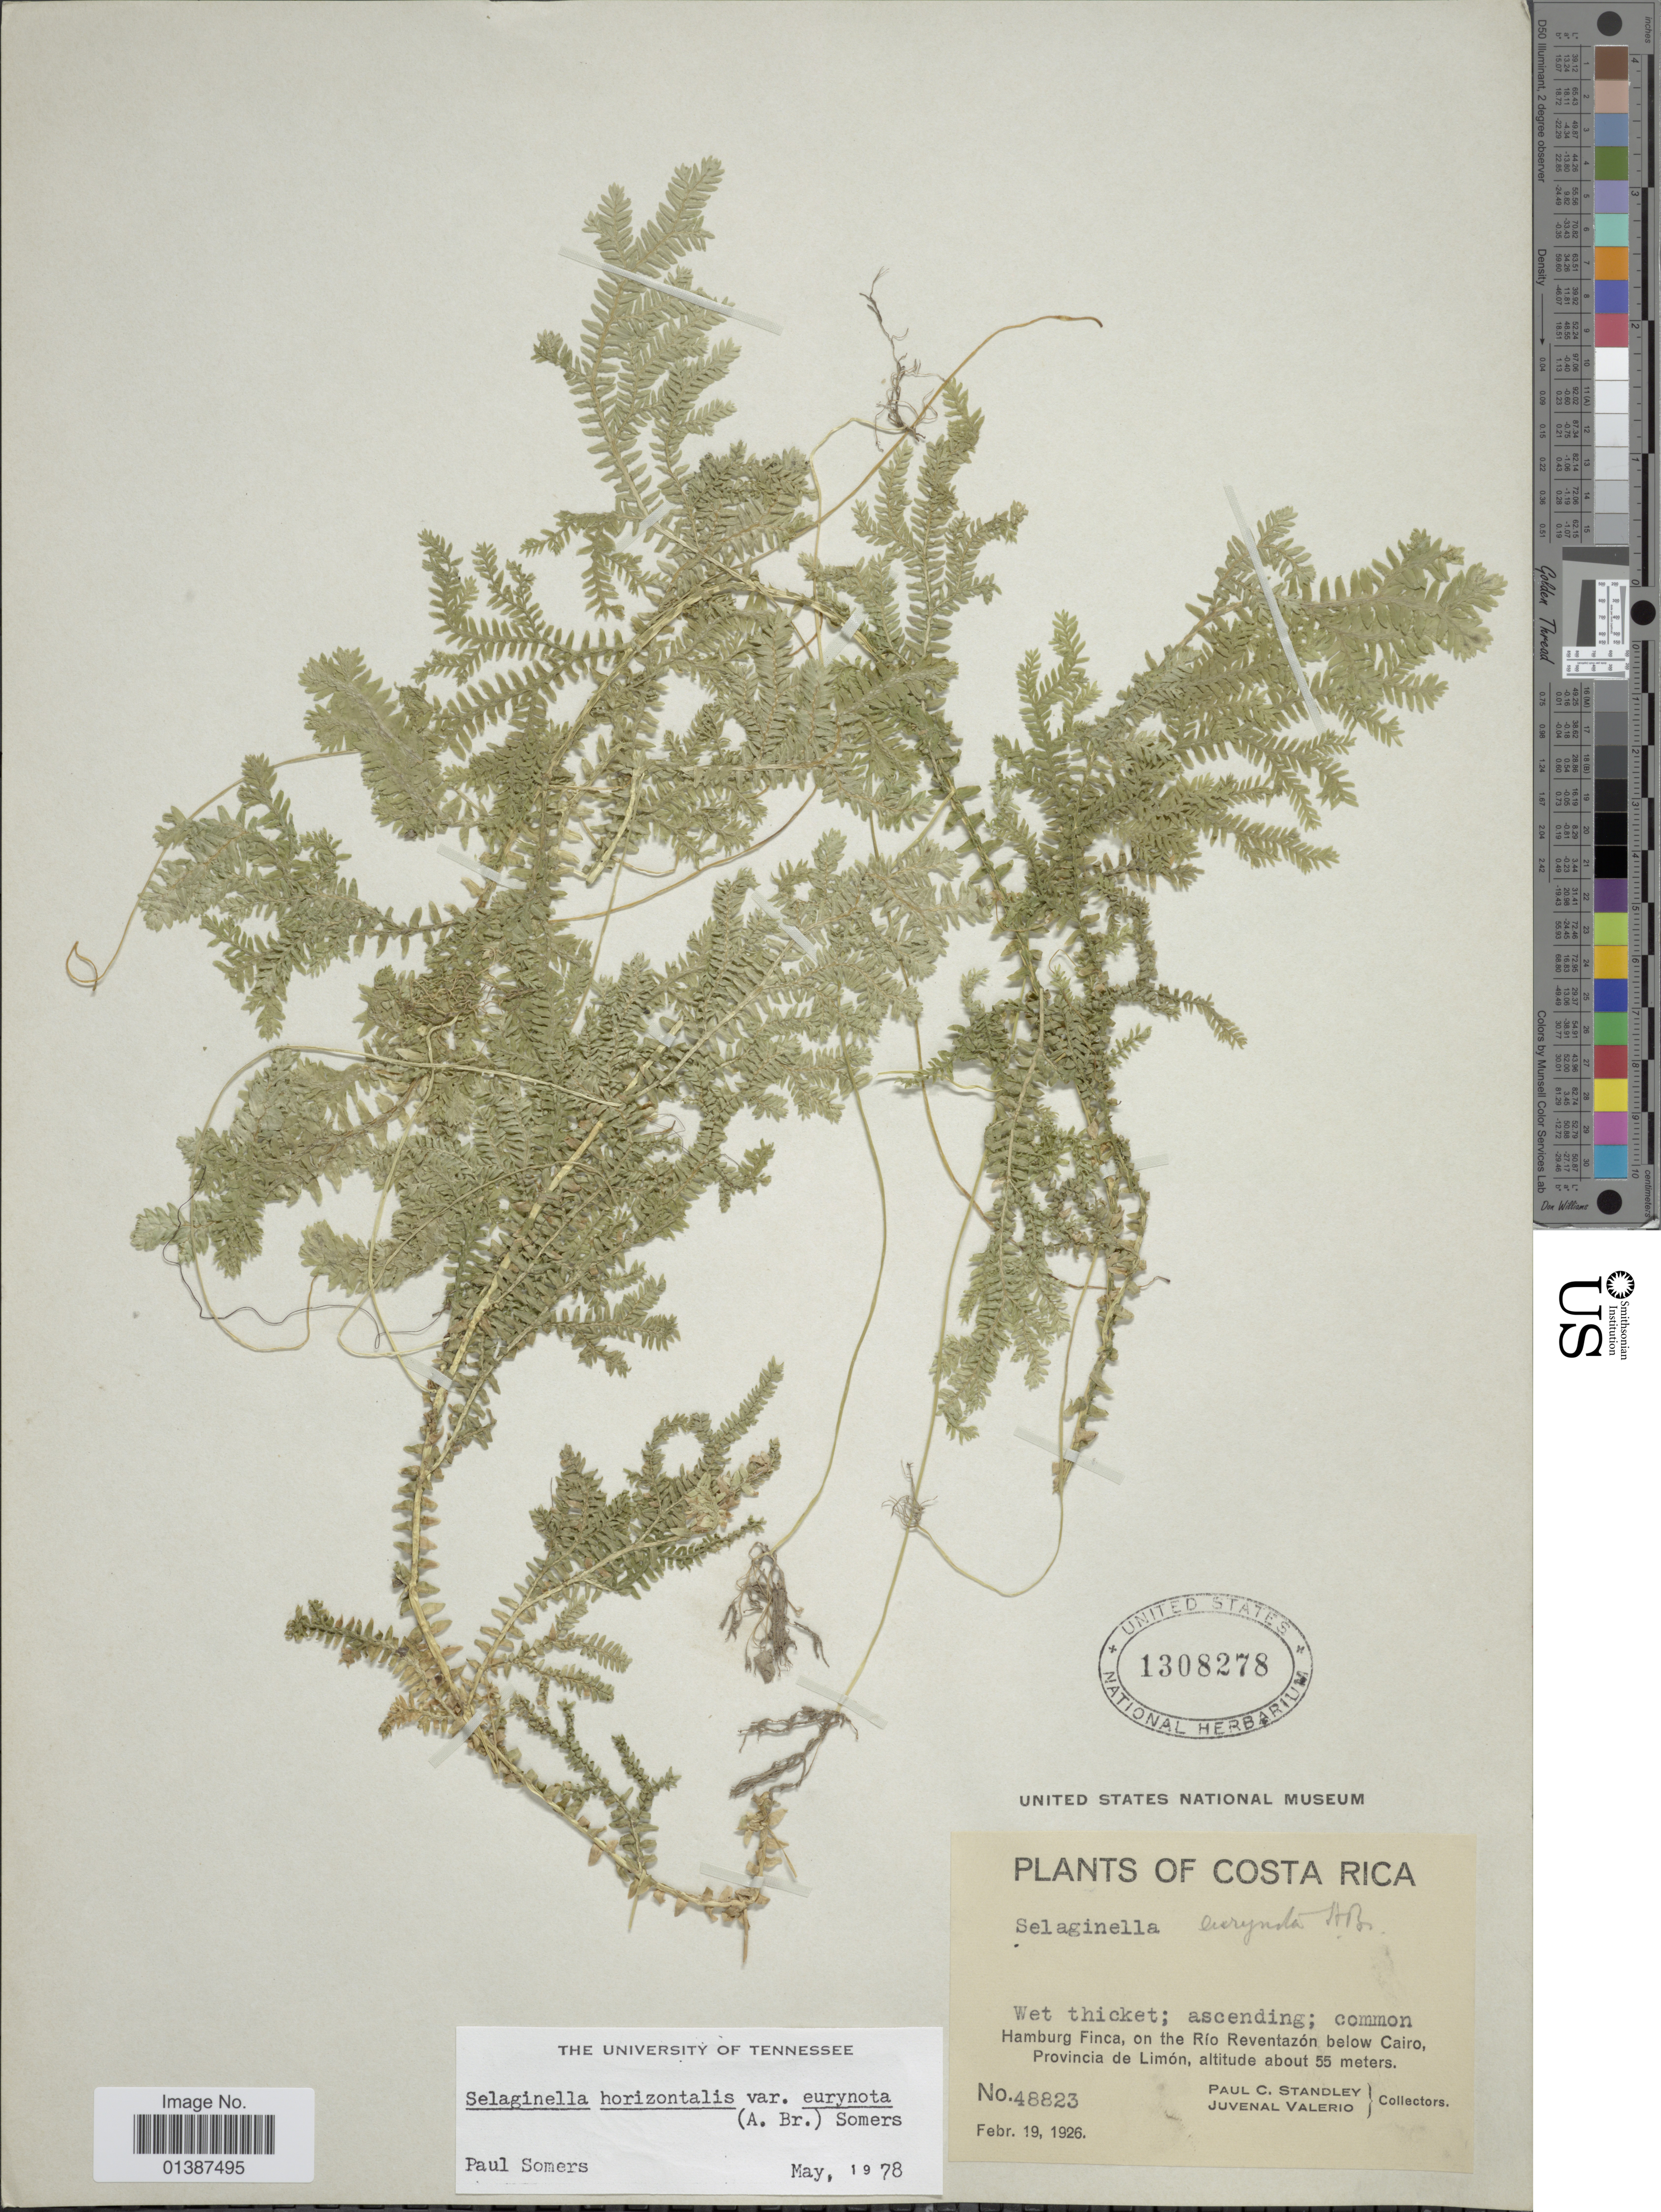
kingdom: Plantae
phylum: Tracheophyta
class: Lycopodiopsida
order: Selaginellales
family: Selaginellaceae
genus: Selaginella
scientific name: Selaginella eurynota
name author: A. Braun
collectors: P. C. Standley & J. Valerio R.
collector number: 48823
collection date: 1926-02-19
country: Costa Rica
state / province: Limón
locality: Hamburg Finca, on the Rio Reventazón below Cairo, Provincia de Limón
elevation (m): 55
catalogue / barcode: US 1308278